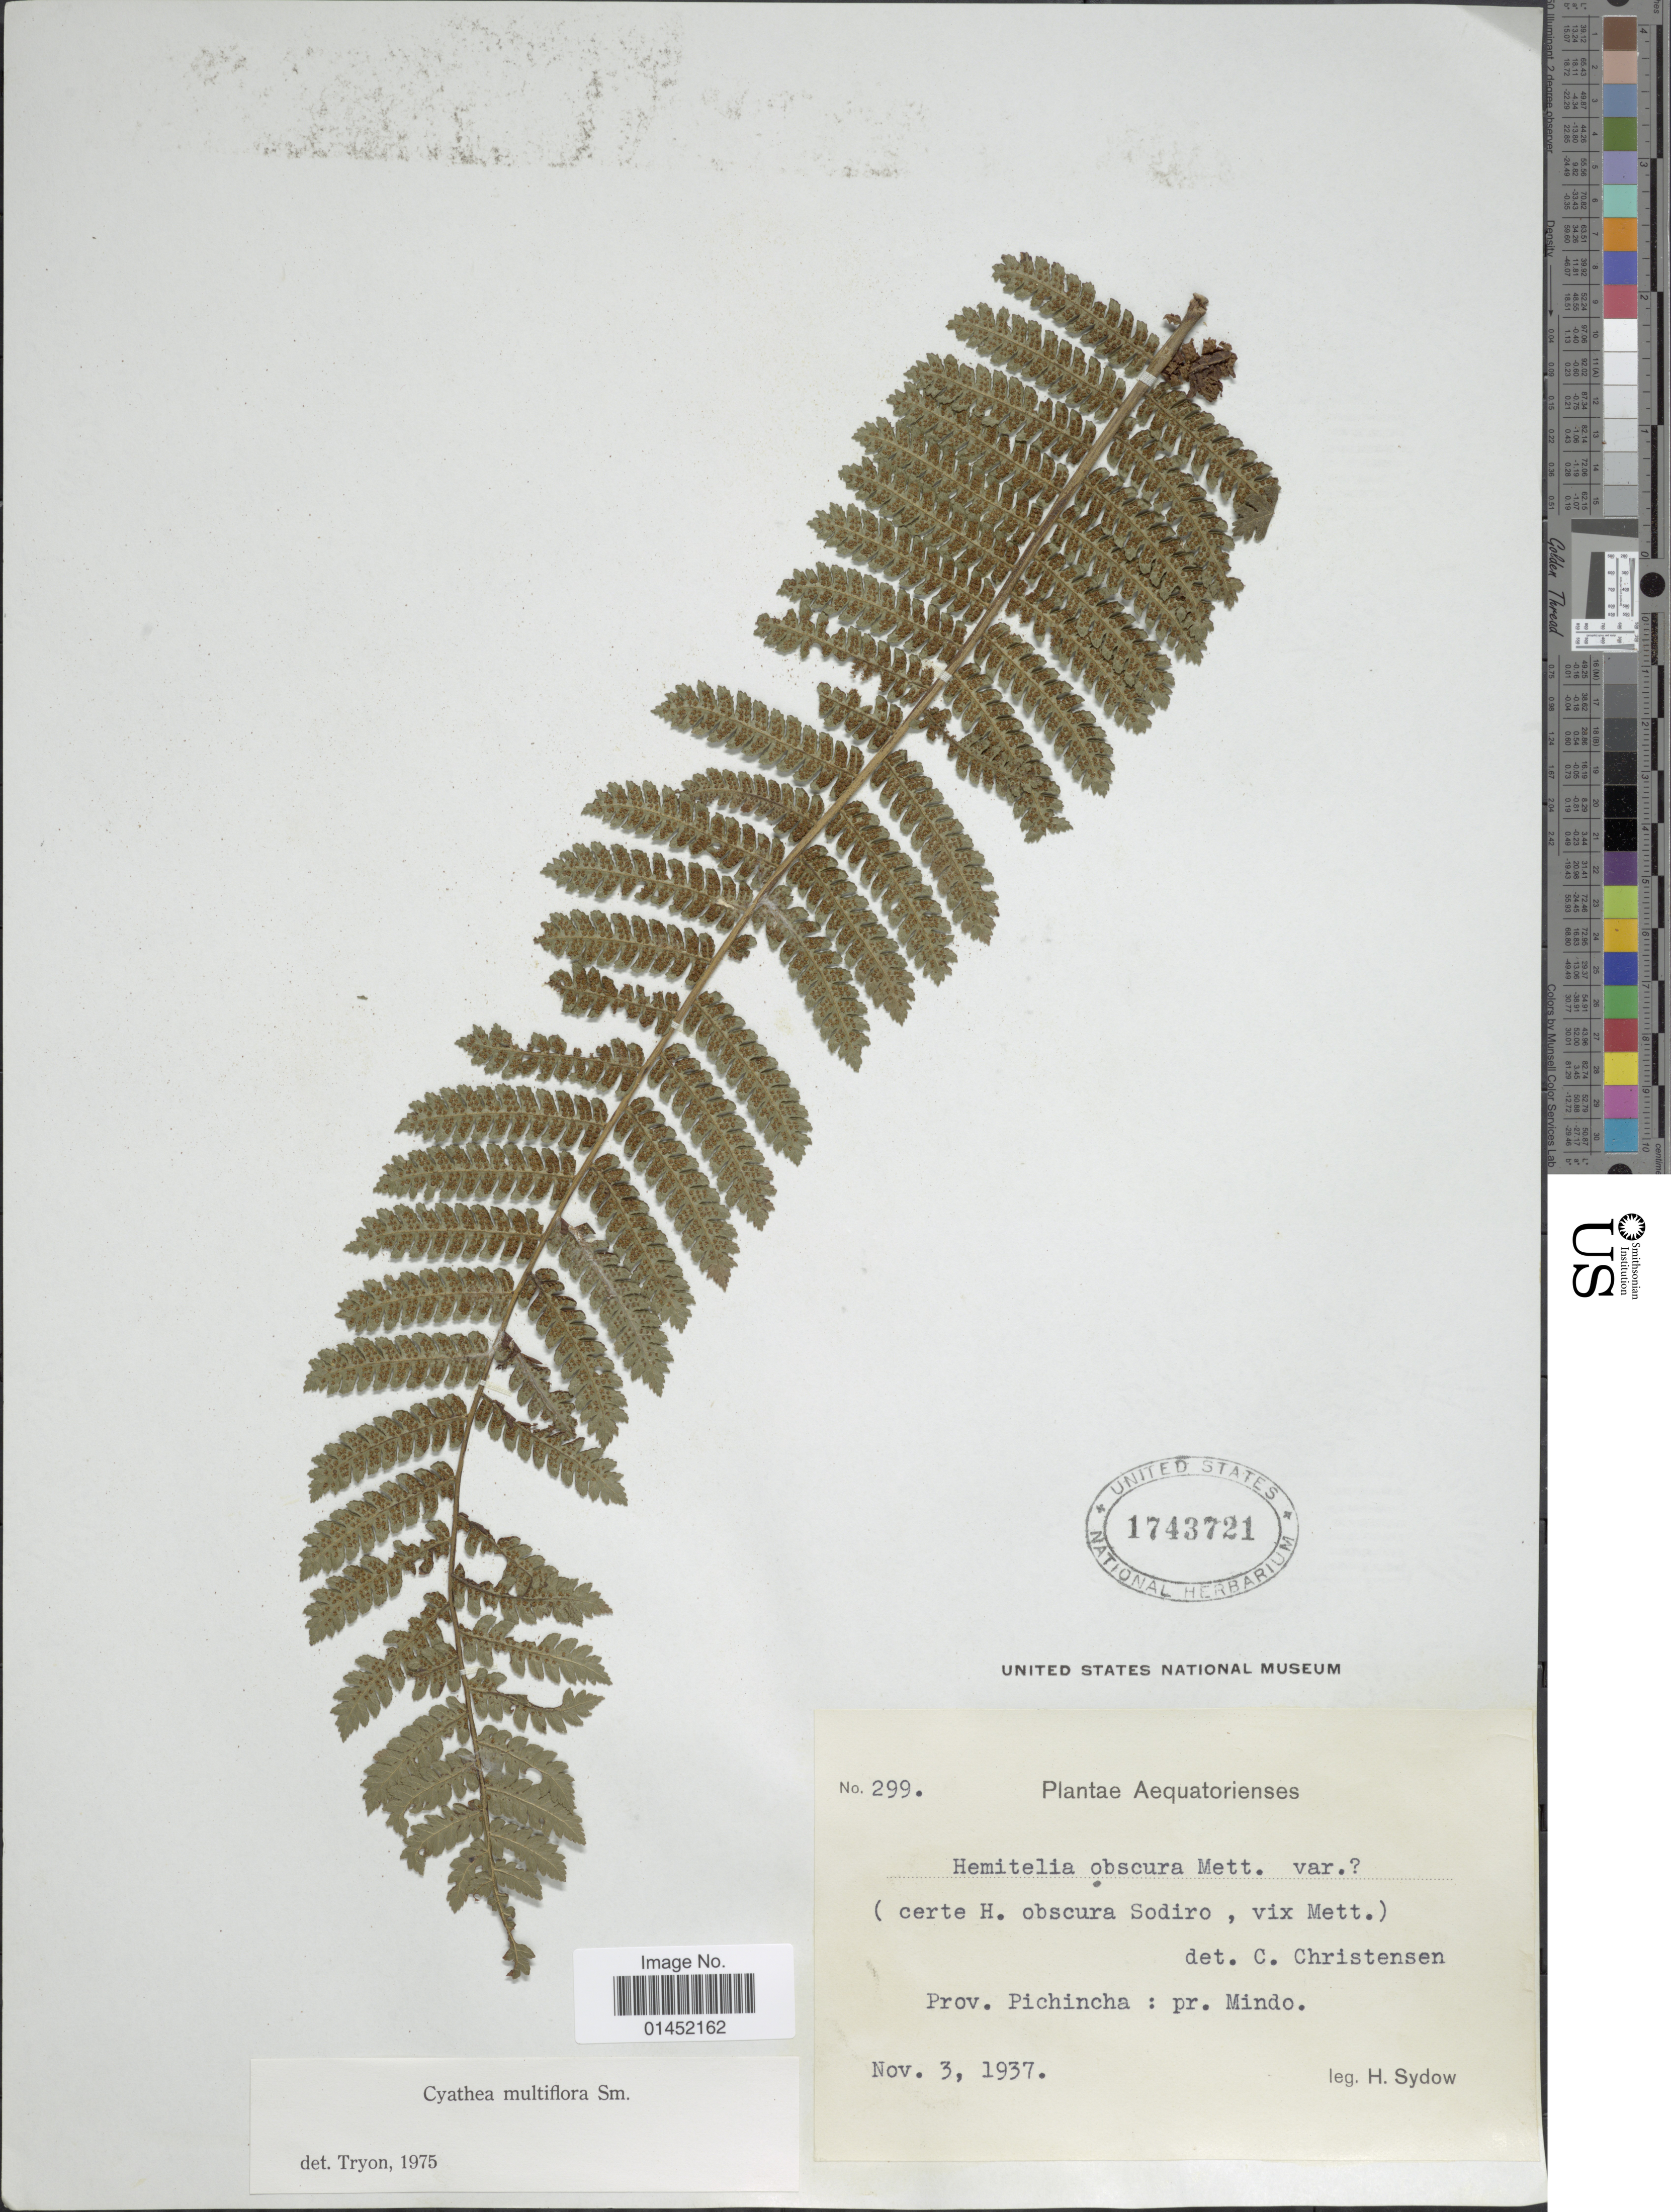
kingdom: Plantae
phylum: Tracheophyta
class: Polypodiopsida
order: Cyatheales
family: Cyatheaceae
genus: Cyathea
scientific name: Cyathea multiflora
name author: Sm.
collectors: H. Sydow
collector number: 299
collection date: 1937-11-03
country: Ecuador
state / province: Pichincha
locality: Pr. Mindo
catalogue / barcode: US 1743721